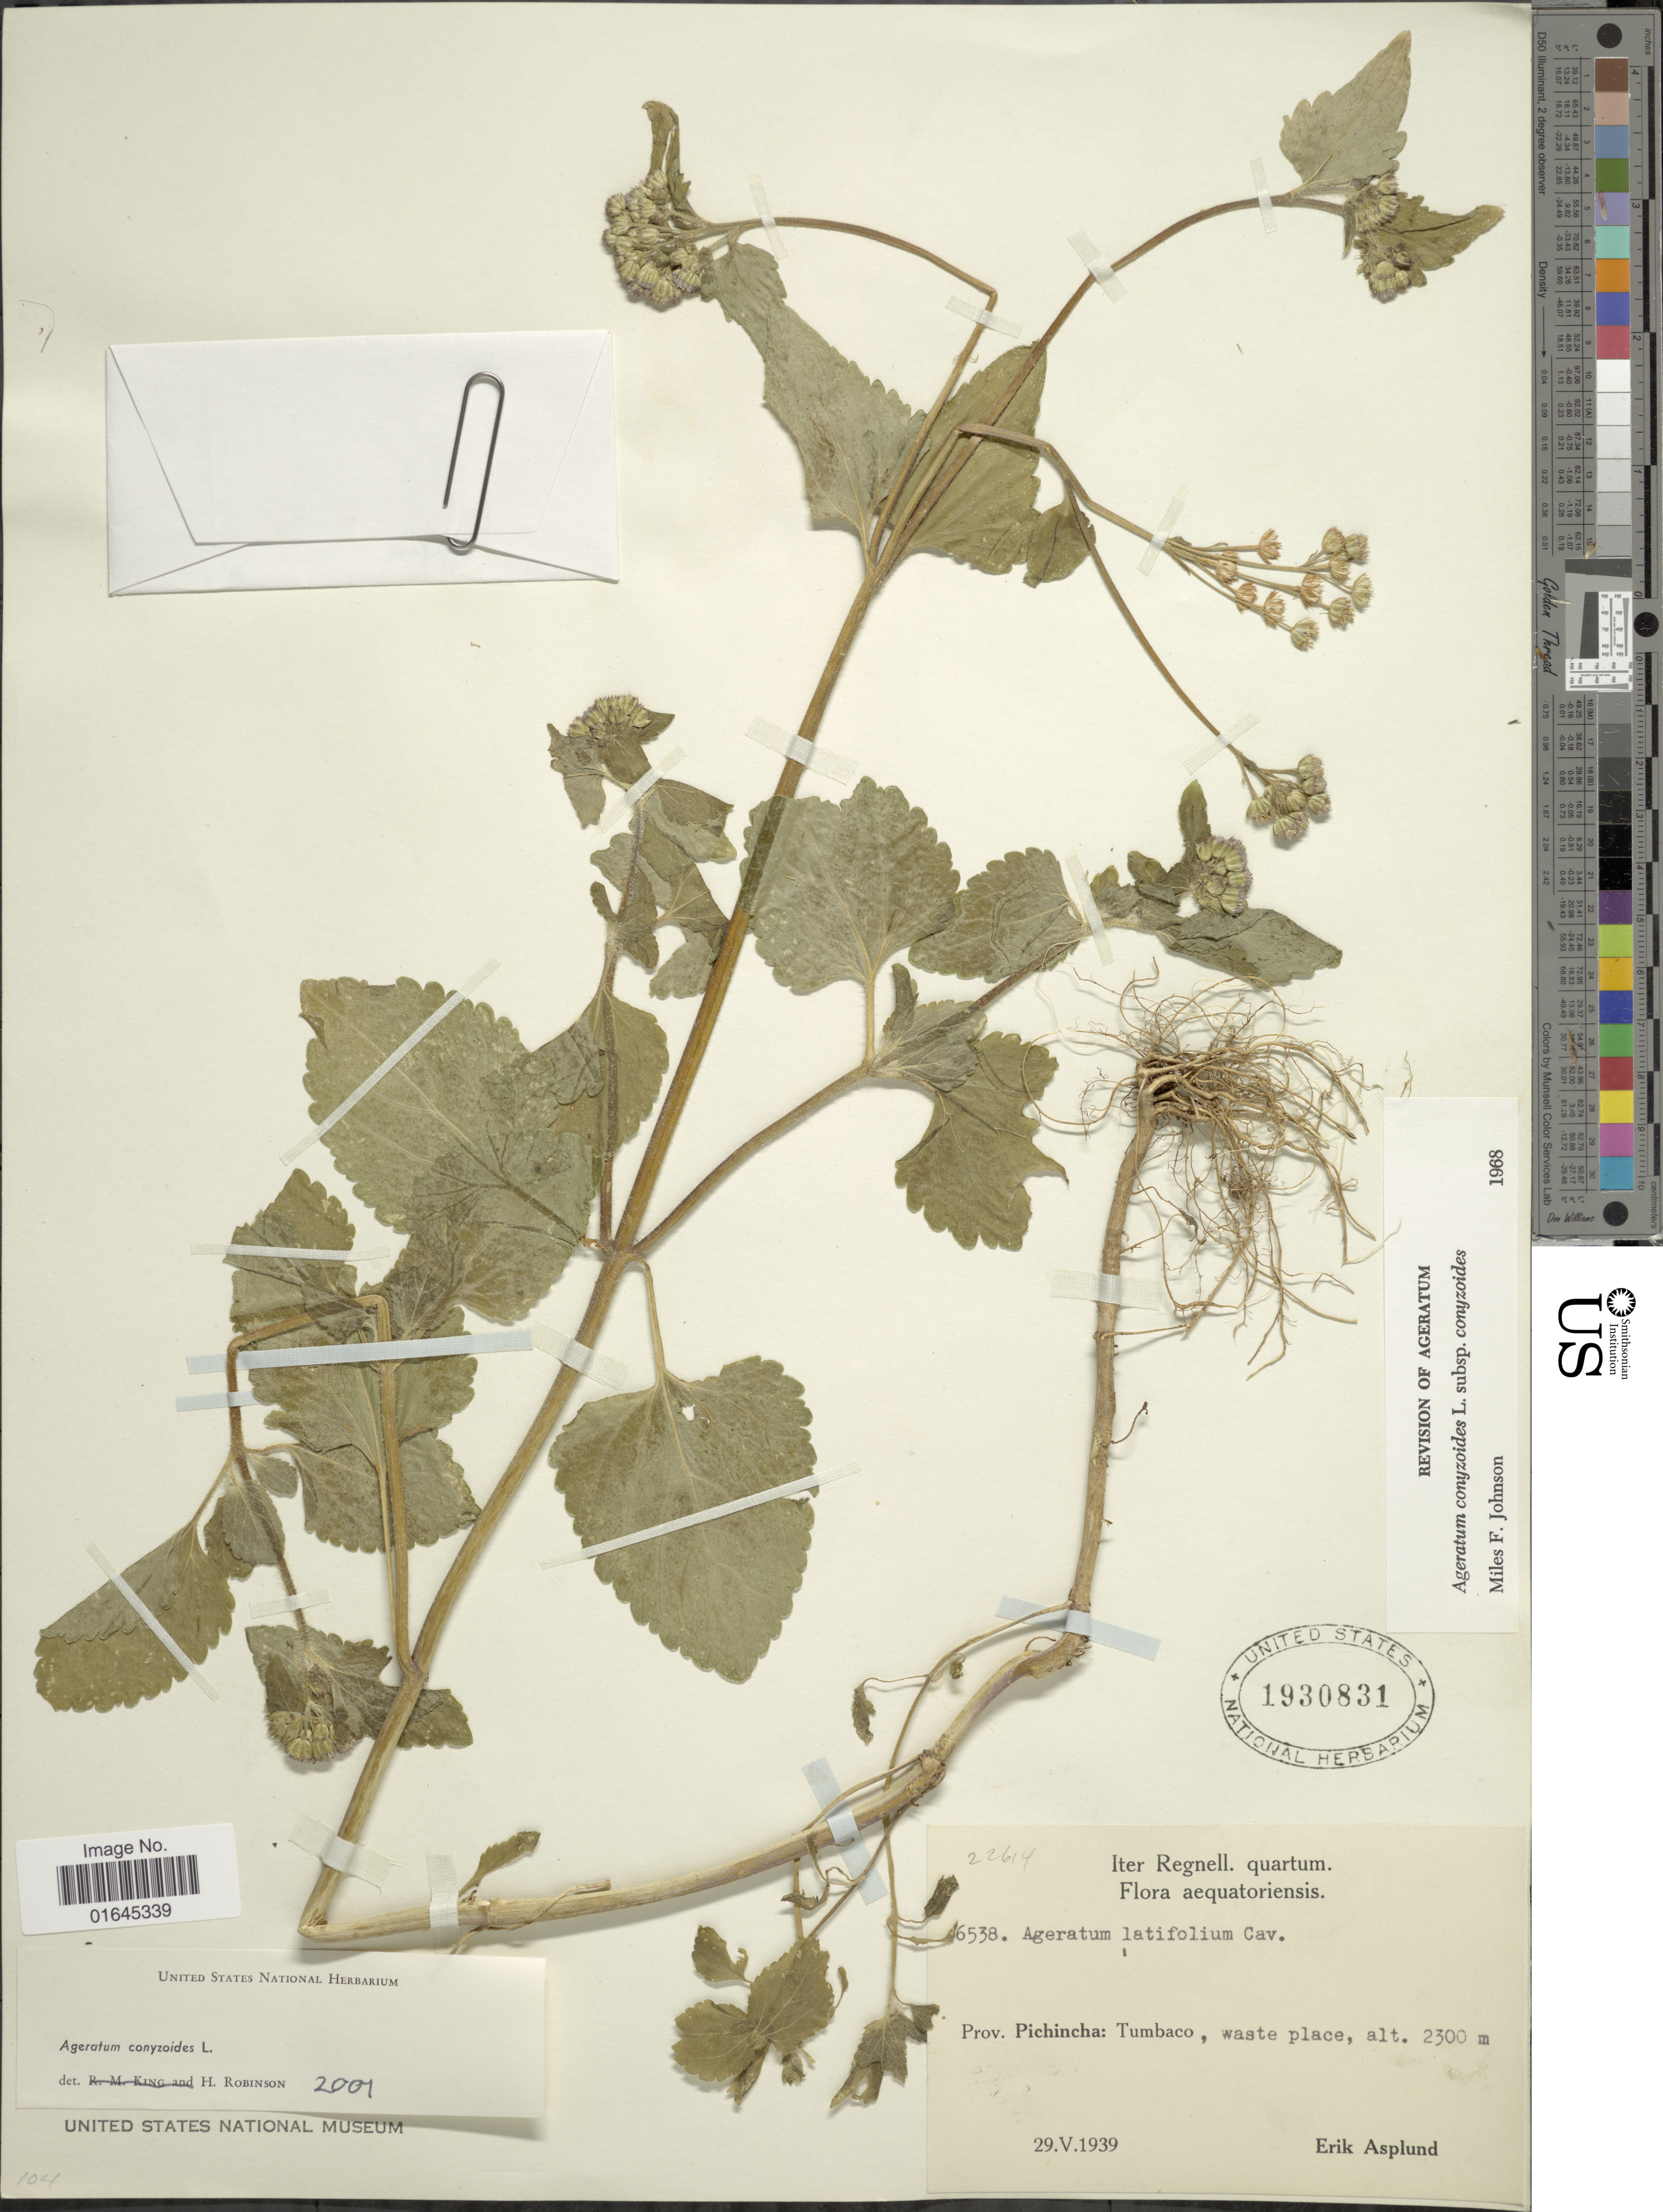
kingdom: Plantae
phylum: Tracheophyta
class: Magnoliopsida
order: Asterales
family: Asteraceae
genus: Ageratum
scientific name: Ageratum conyzoides subsp. conyzoides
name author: L.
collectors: E. Asplund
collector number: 6538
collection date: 1939-05-29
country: Ecuador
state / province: Pichincha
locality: Tumbaco, waste place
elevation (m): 2300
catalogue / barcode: US 1930831